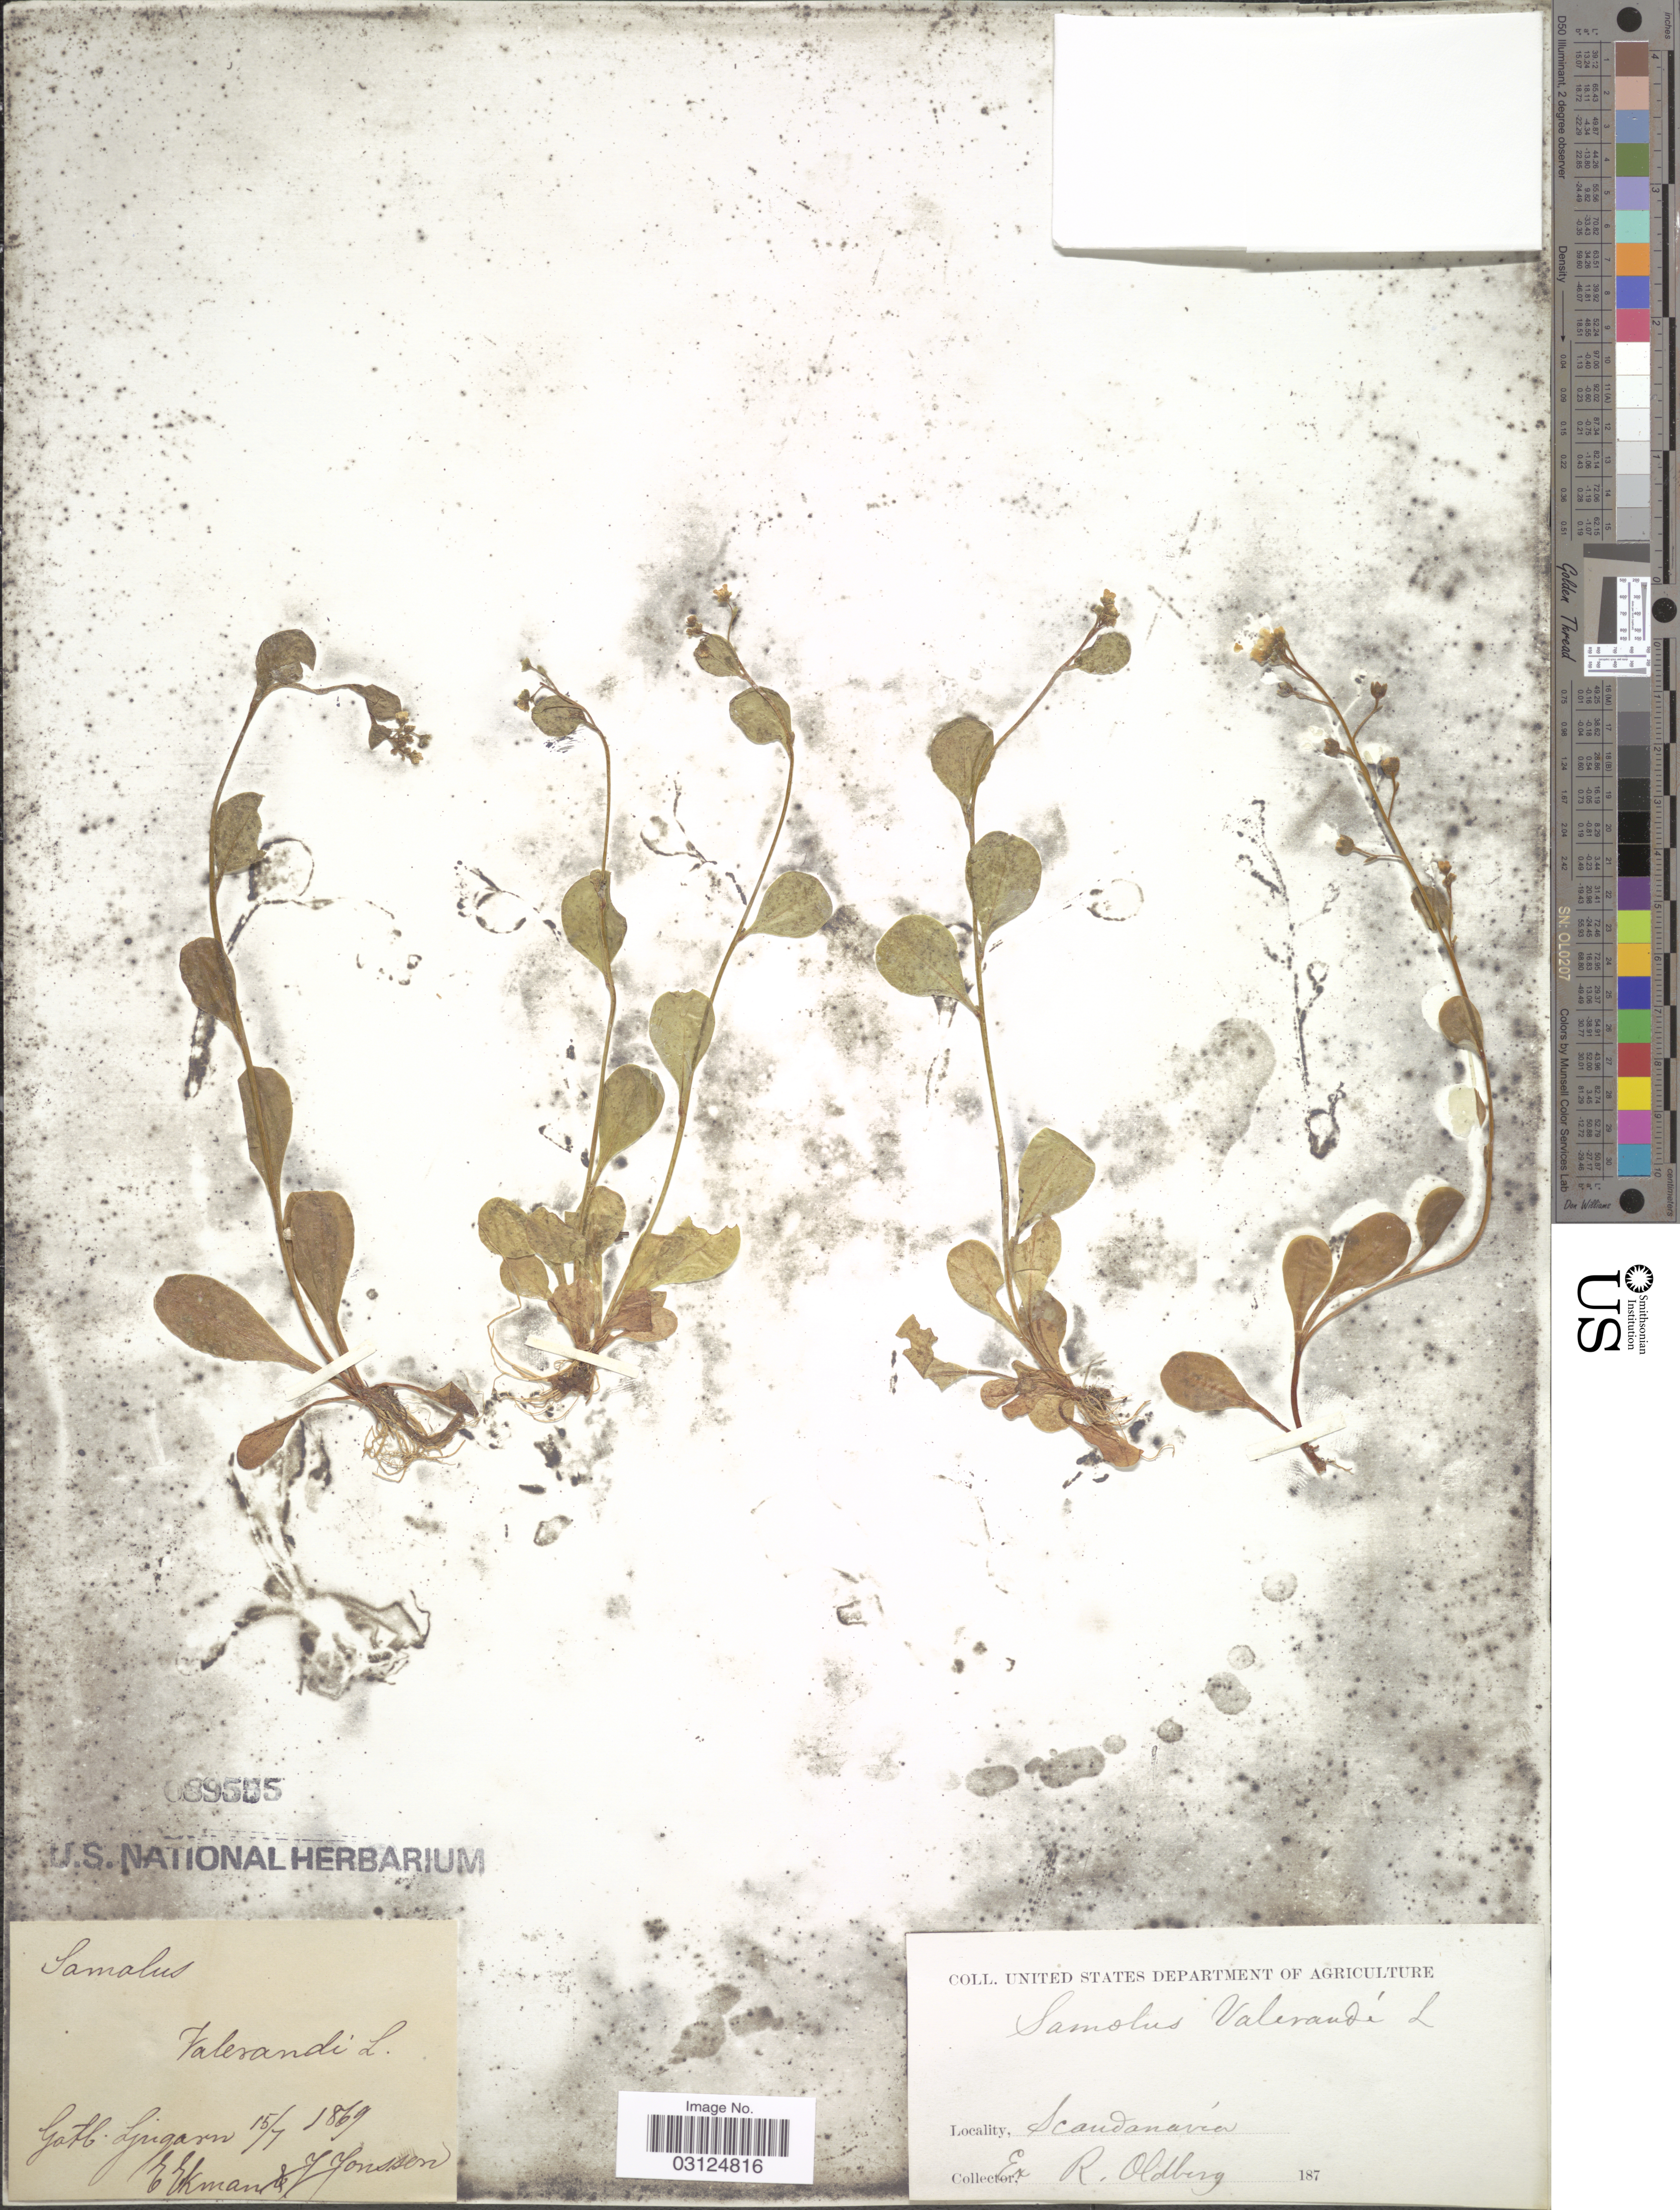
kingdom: Plantae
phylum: Tracheophyta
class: Magnoliopsida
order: Ericales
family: Primulaceae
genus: Samolus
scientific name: Samolus valerandi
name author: L.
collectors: E. Ekman & J. Jonsson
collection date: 1869-07-15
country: Sweden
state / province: Gotland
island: Gotland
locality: Ljugarn. Scandinavia.